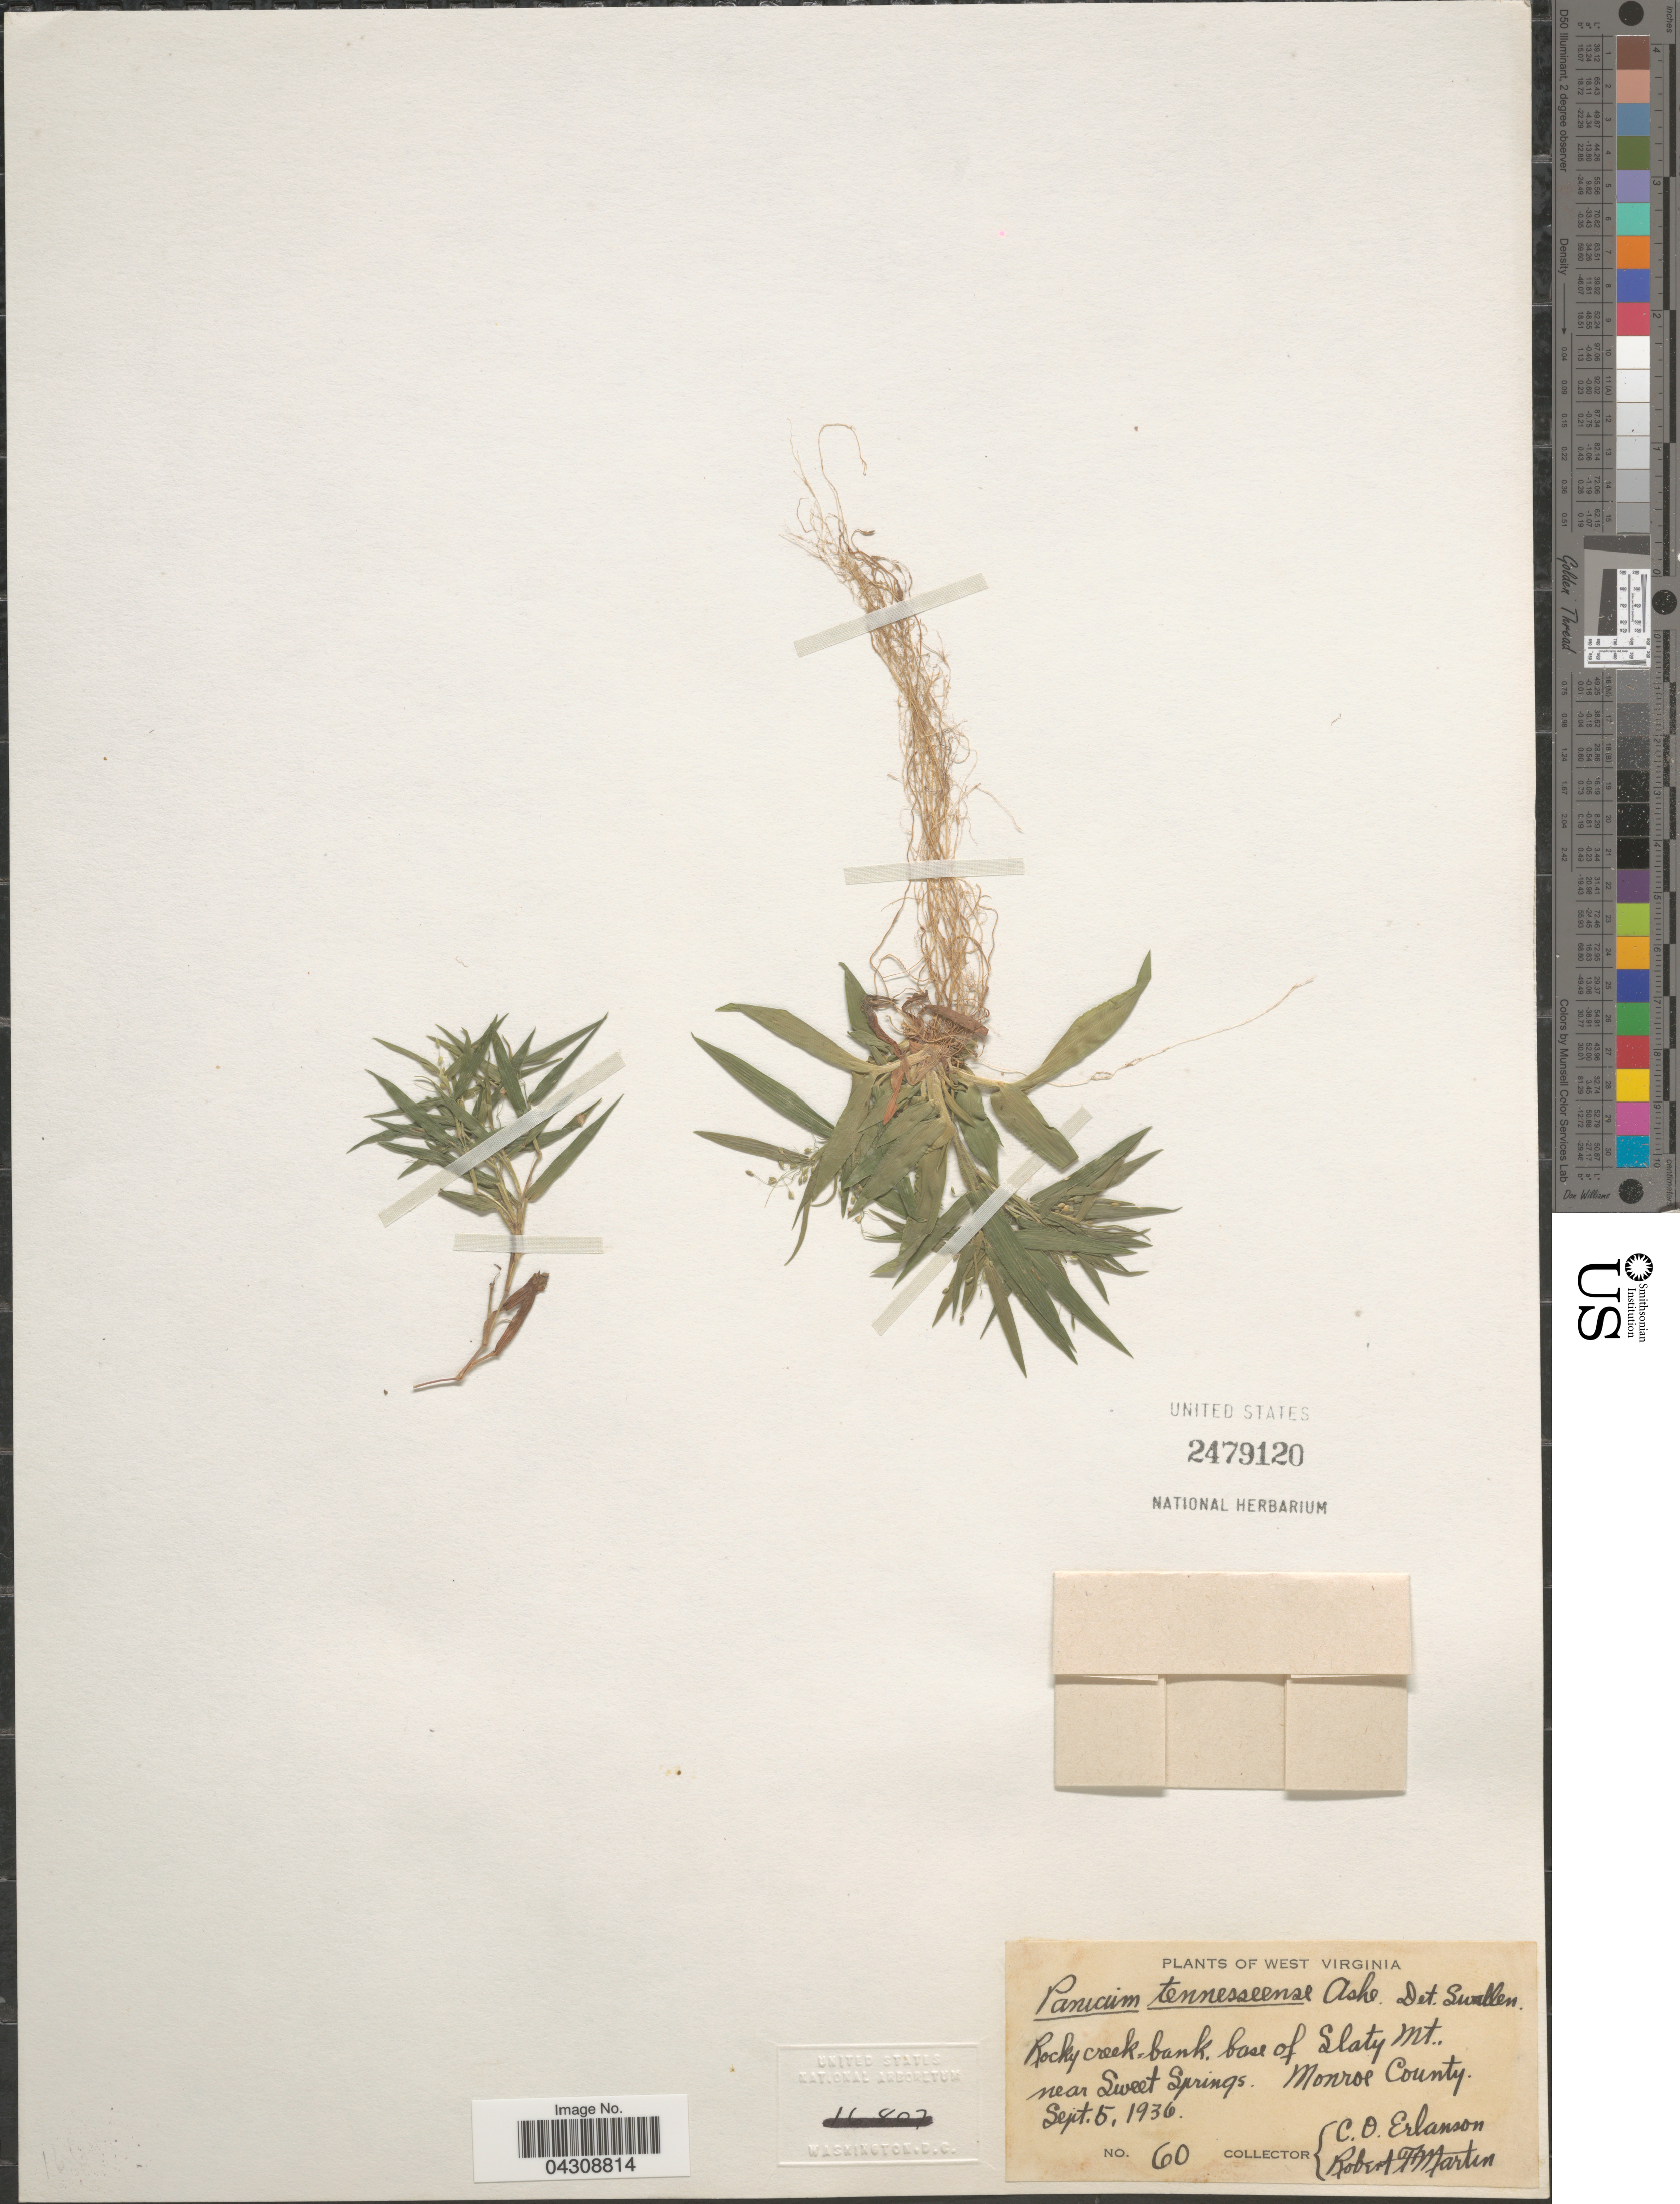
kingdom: Plantae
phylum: Tracheophyta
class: Liliopsida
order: Poales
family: Poaceae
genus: Dichanthelium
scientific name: Dichanthelium acuminatum var. acuminatum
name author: (Sw.) Gould & C.A. Clark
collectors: C. O. Erlanson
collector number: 60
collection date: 1936-09-05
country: United States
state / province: West Virginia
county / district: Monroe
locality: Rocky creek-bank, base of Slaty Mt., near Sweet Springs. Monroe County.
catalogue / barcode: US 2479120